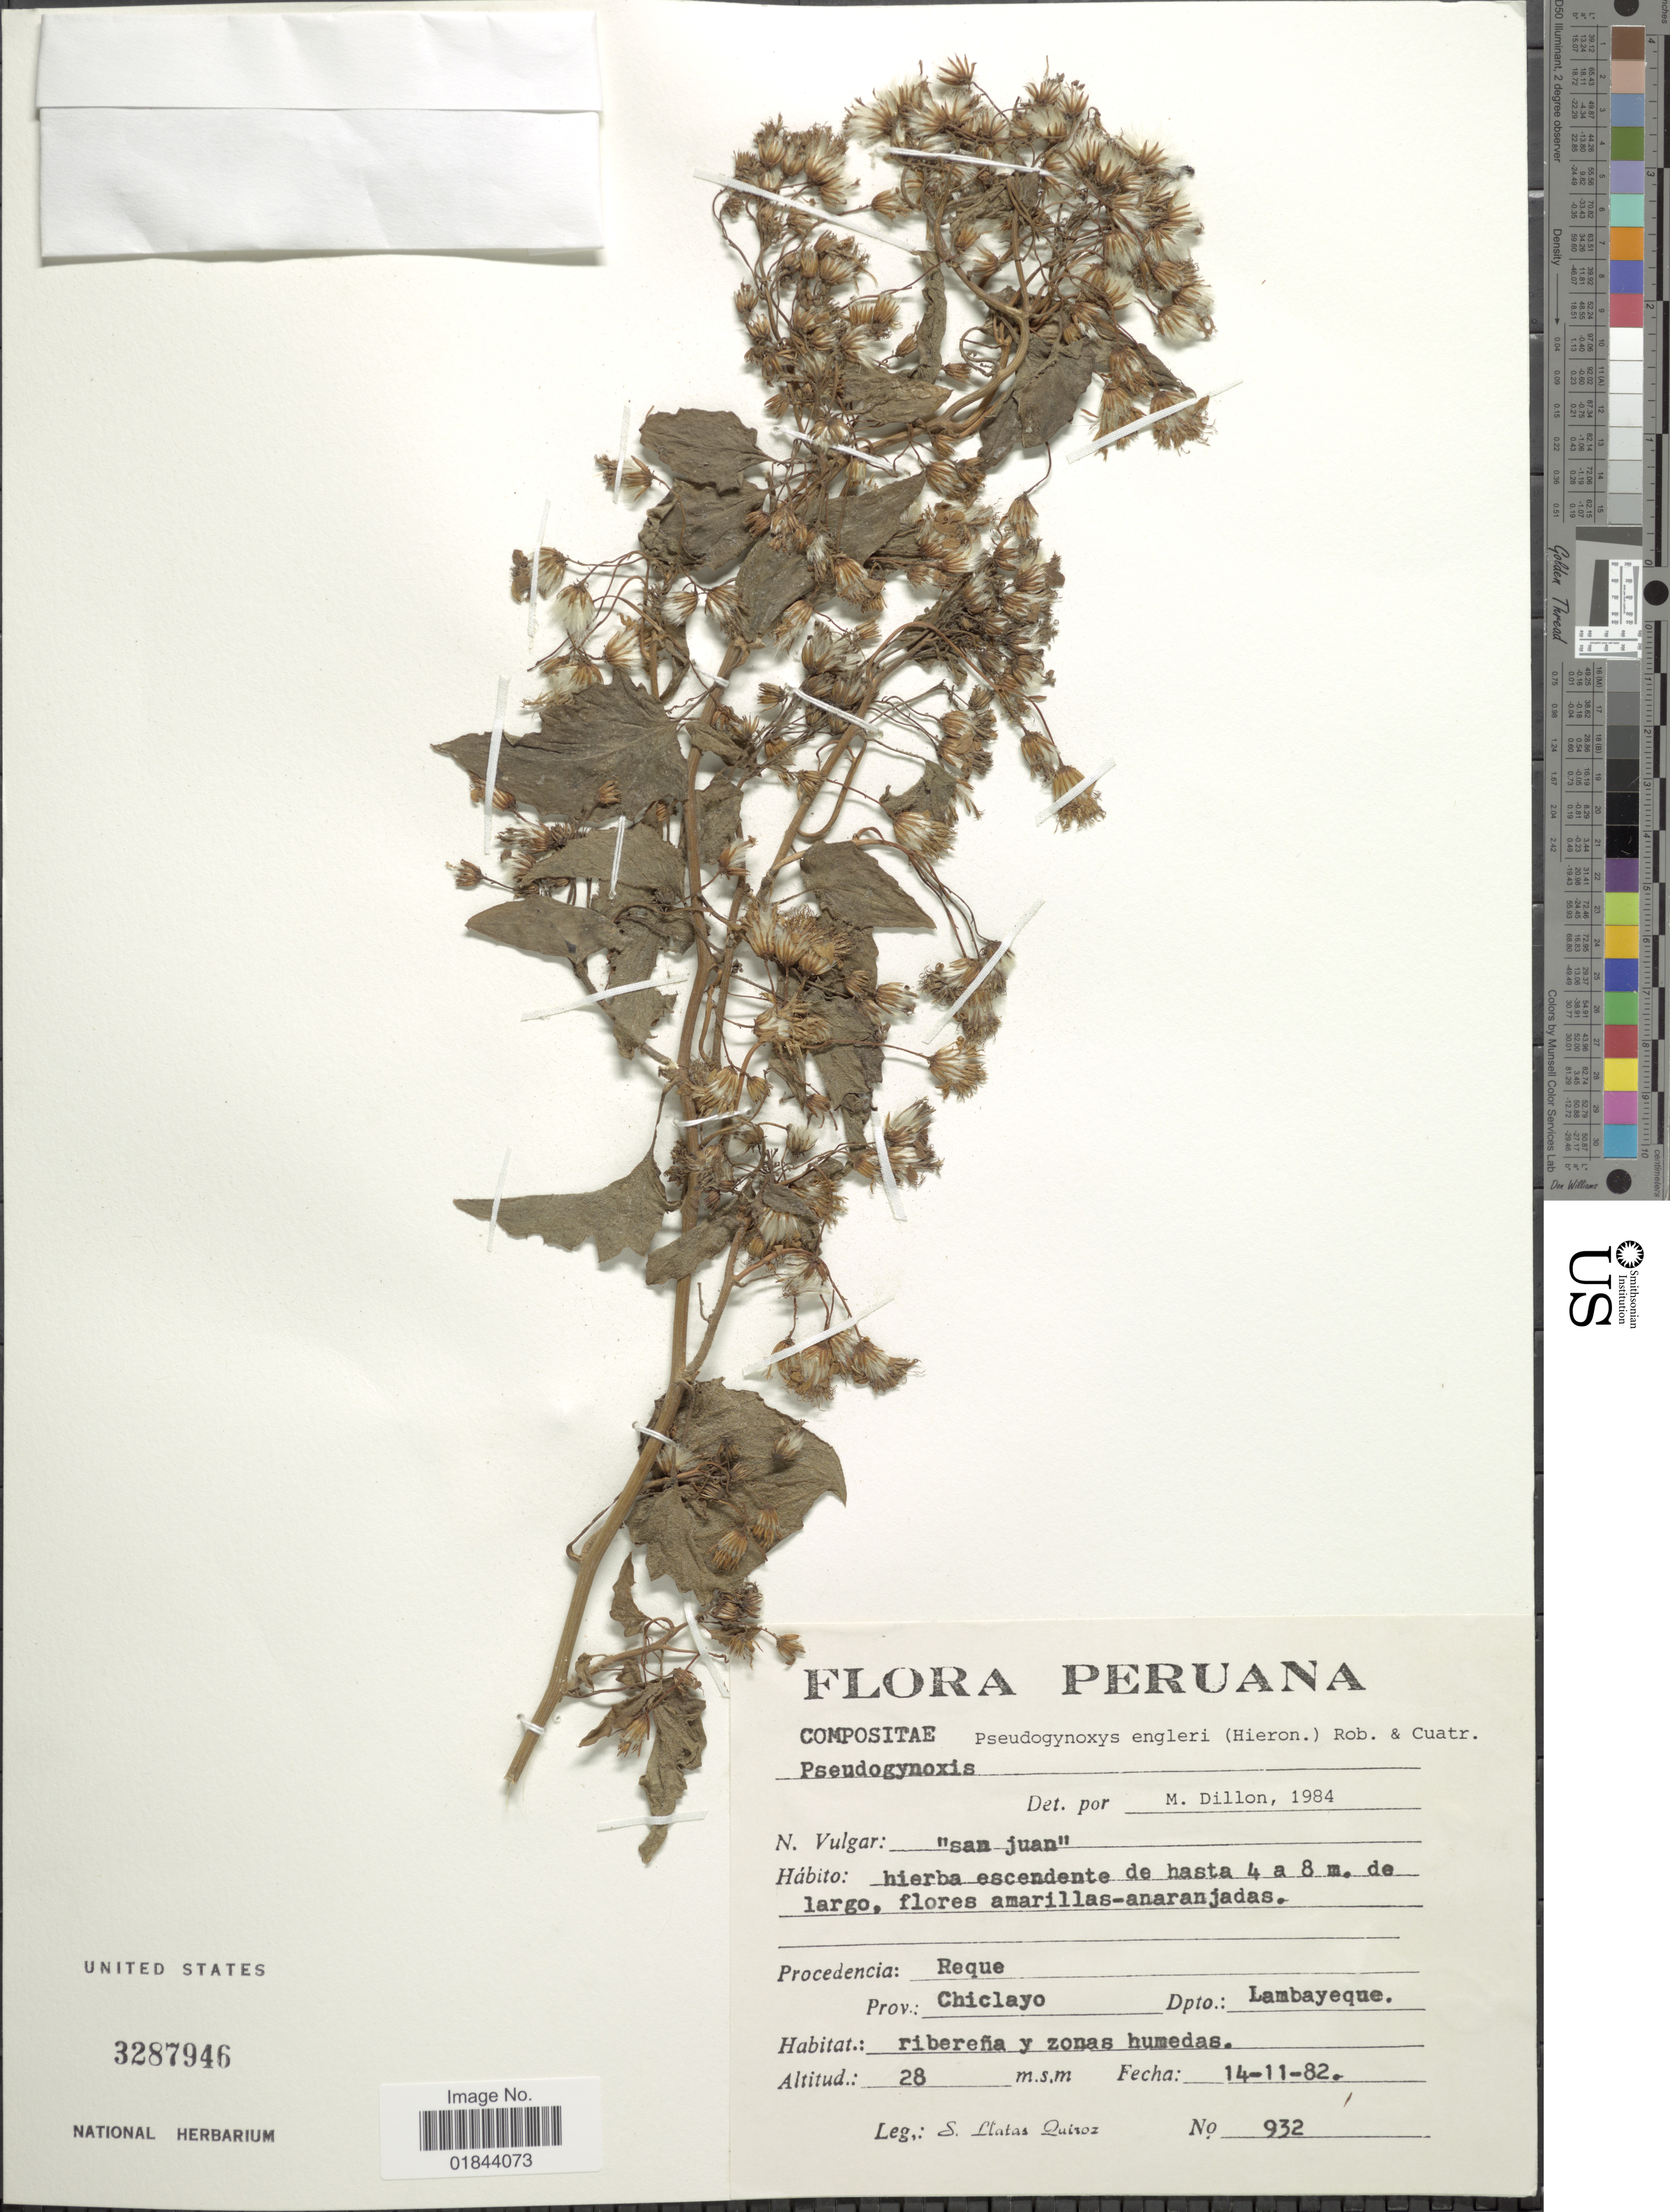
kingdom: Plantae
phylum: Tracheophyta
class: Magnoliopsida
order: Asterales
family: Asteraceae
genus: Pseudogynoxys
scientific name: Pseudogynoxys engleri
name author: (Hieron.) H. Rob. & Cuatrec.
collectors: S. Llatas Quiroz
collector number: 932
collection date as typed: Transcribed d/m/y: 14/11/82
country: Peru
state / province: Lambayeque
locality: Reque, prov. Chiclayo, Dpto Lambayeque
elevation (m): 28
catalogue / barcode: US 3287946